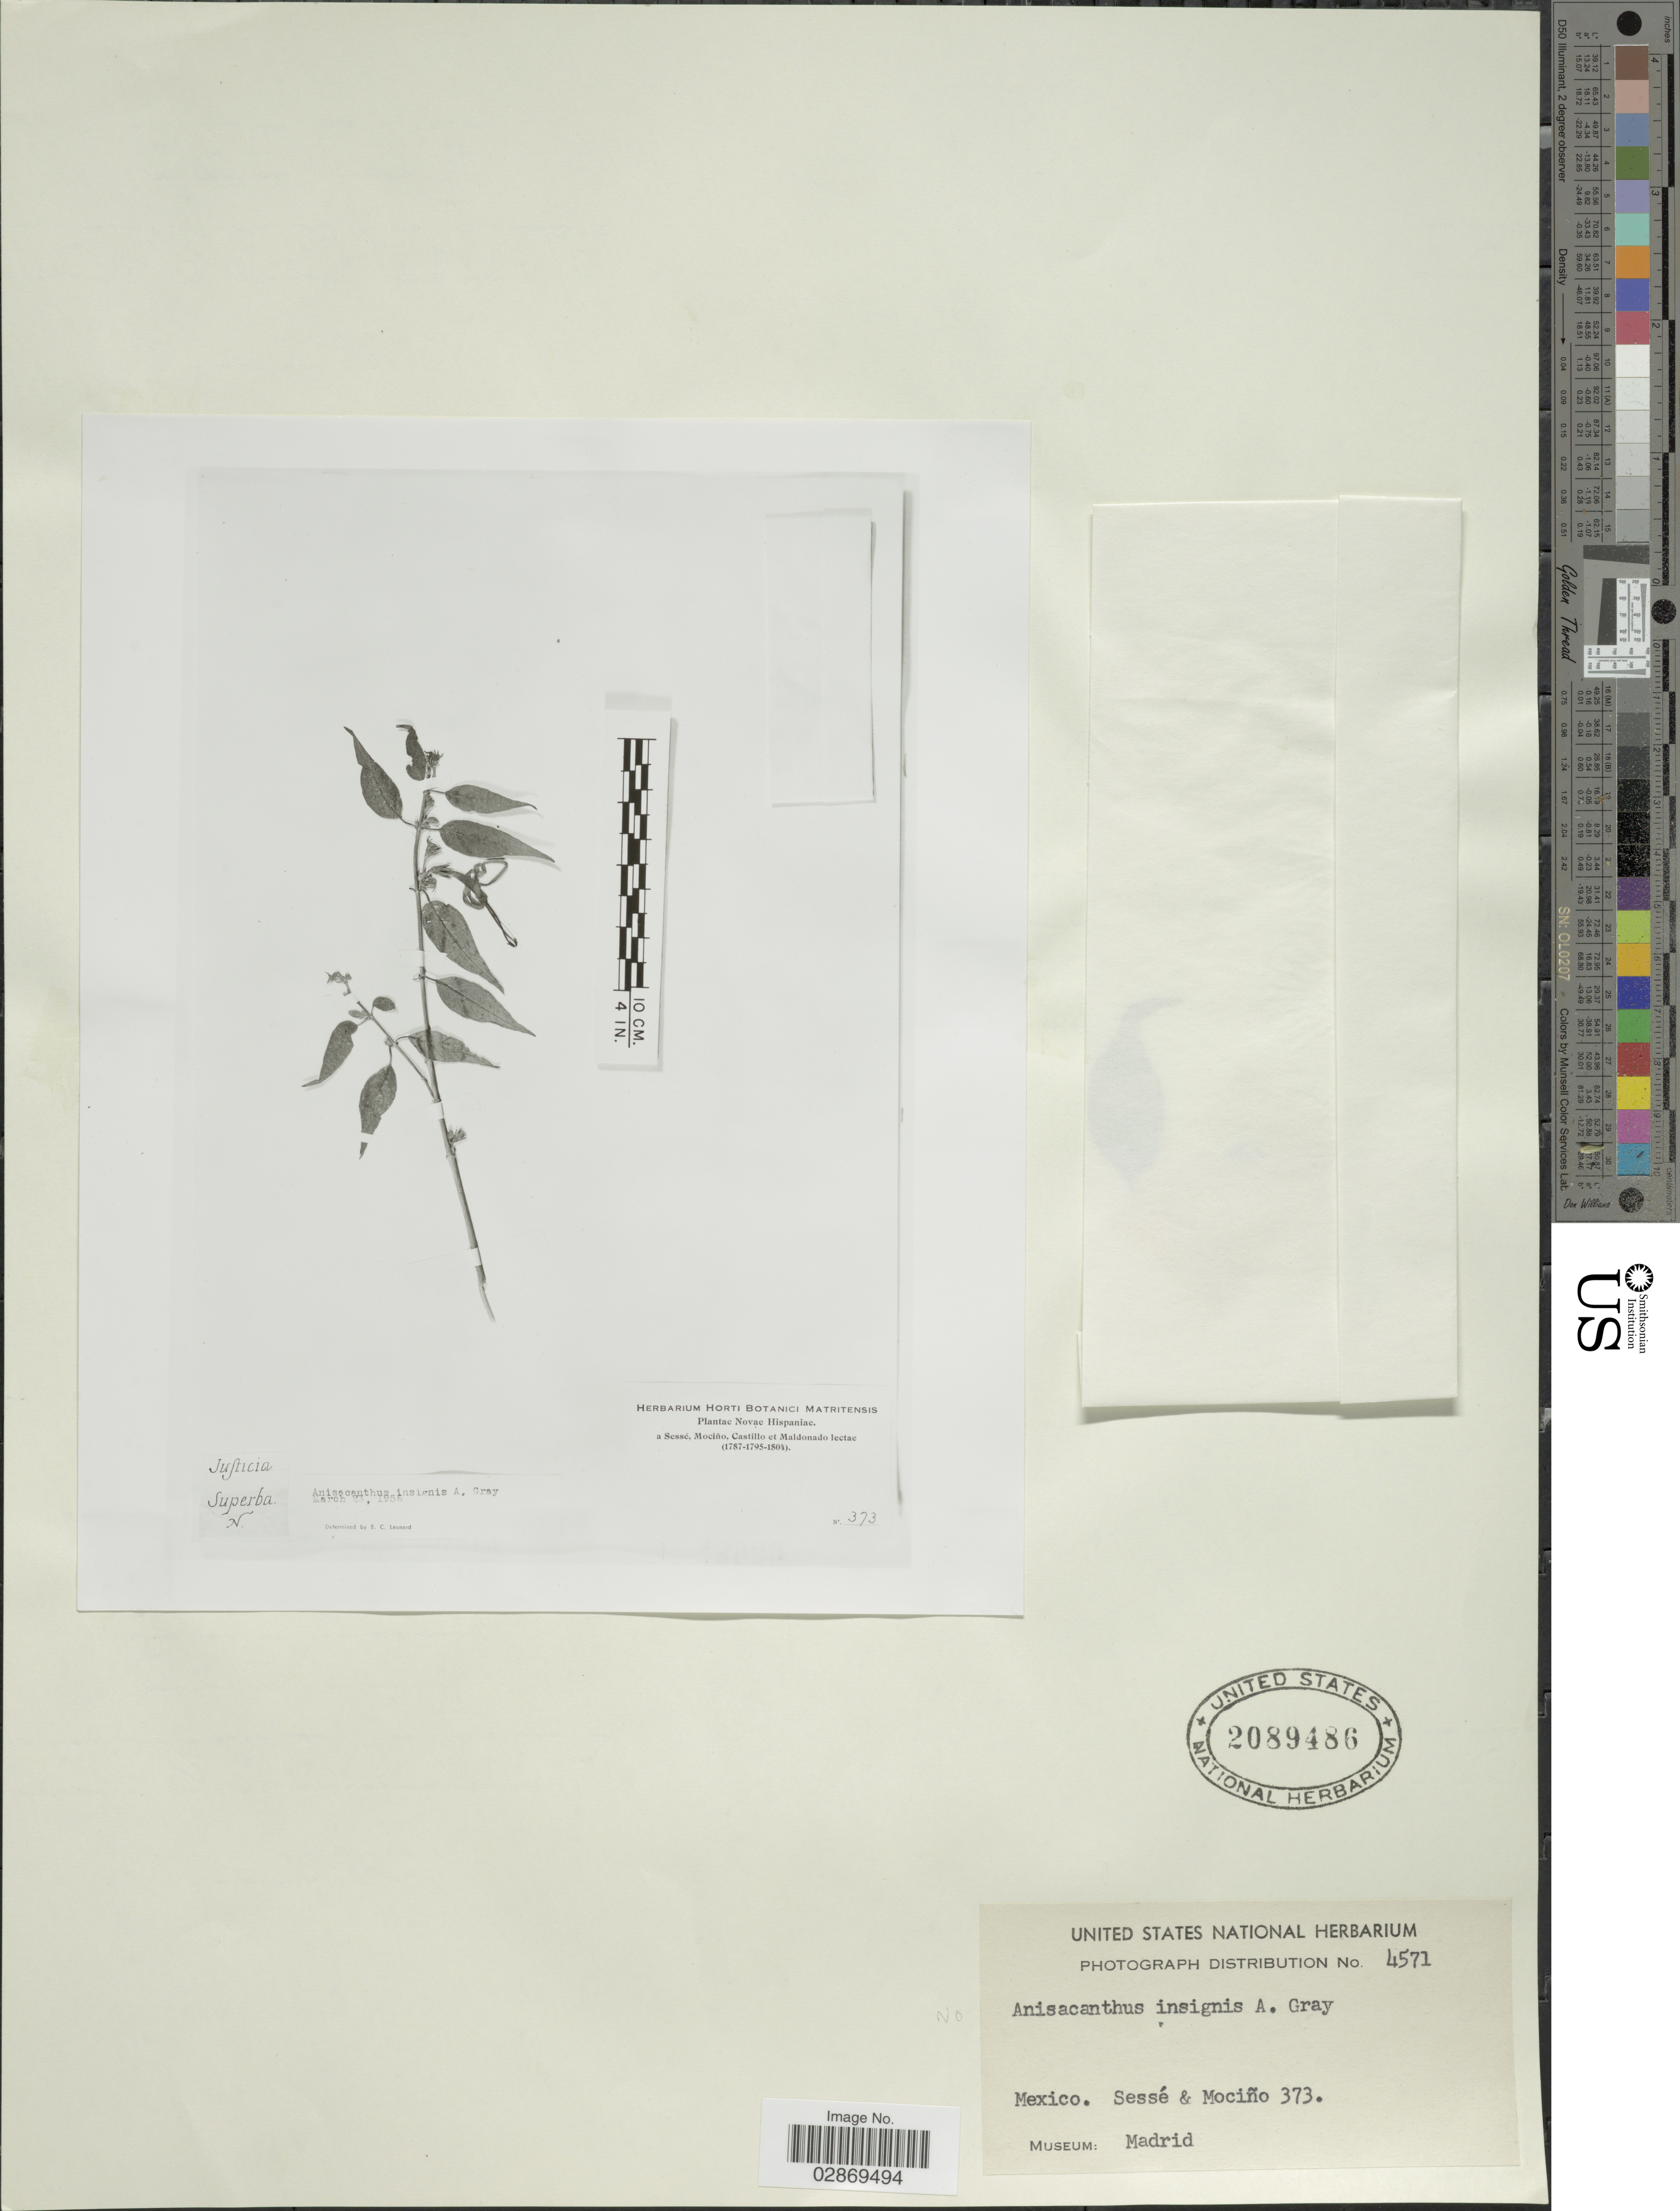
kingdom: Plantae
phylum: Tracheophyta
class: Magnoliopsida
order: Lamiales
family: Acanthaceae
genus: Anisacanthus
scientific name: Anisacanthus puberulus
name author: (Torr.) Henrickson & E.J. Lott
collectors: Sessé, --, Mociño, Castillo, -- & Maldonado, --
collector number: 373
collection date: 1787/1804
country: Mexico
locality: Novae Hispaniae.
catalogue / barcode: US 2089486